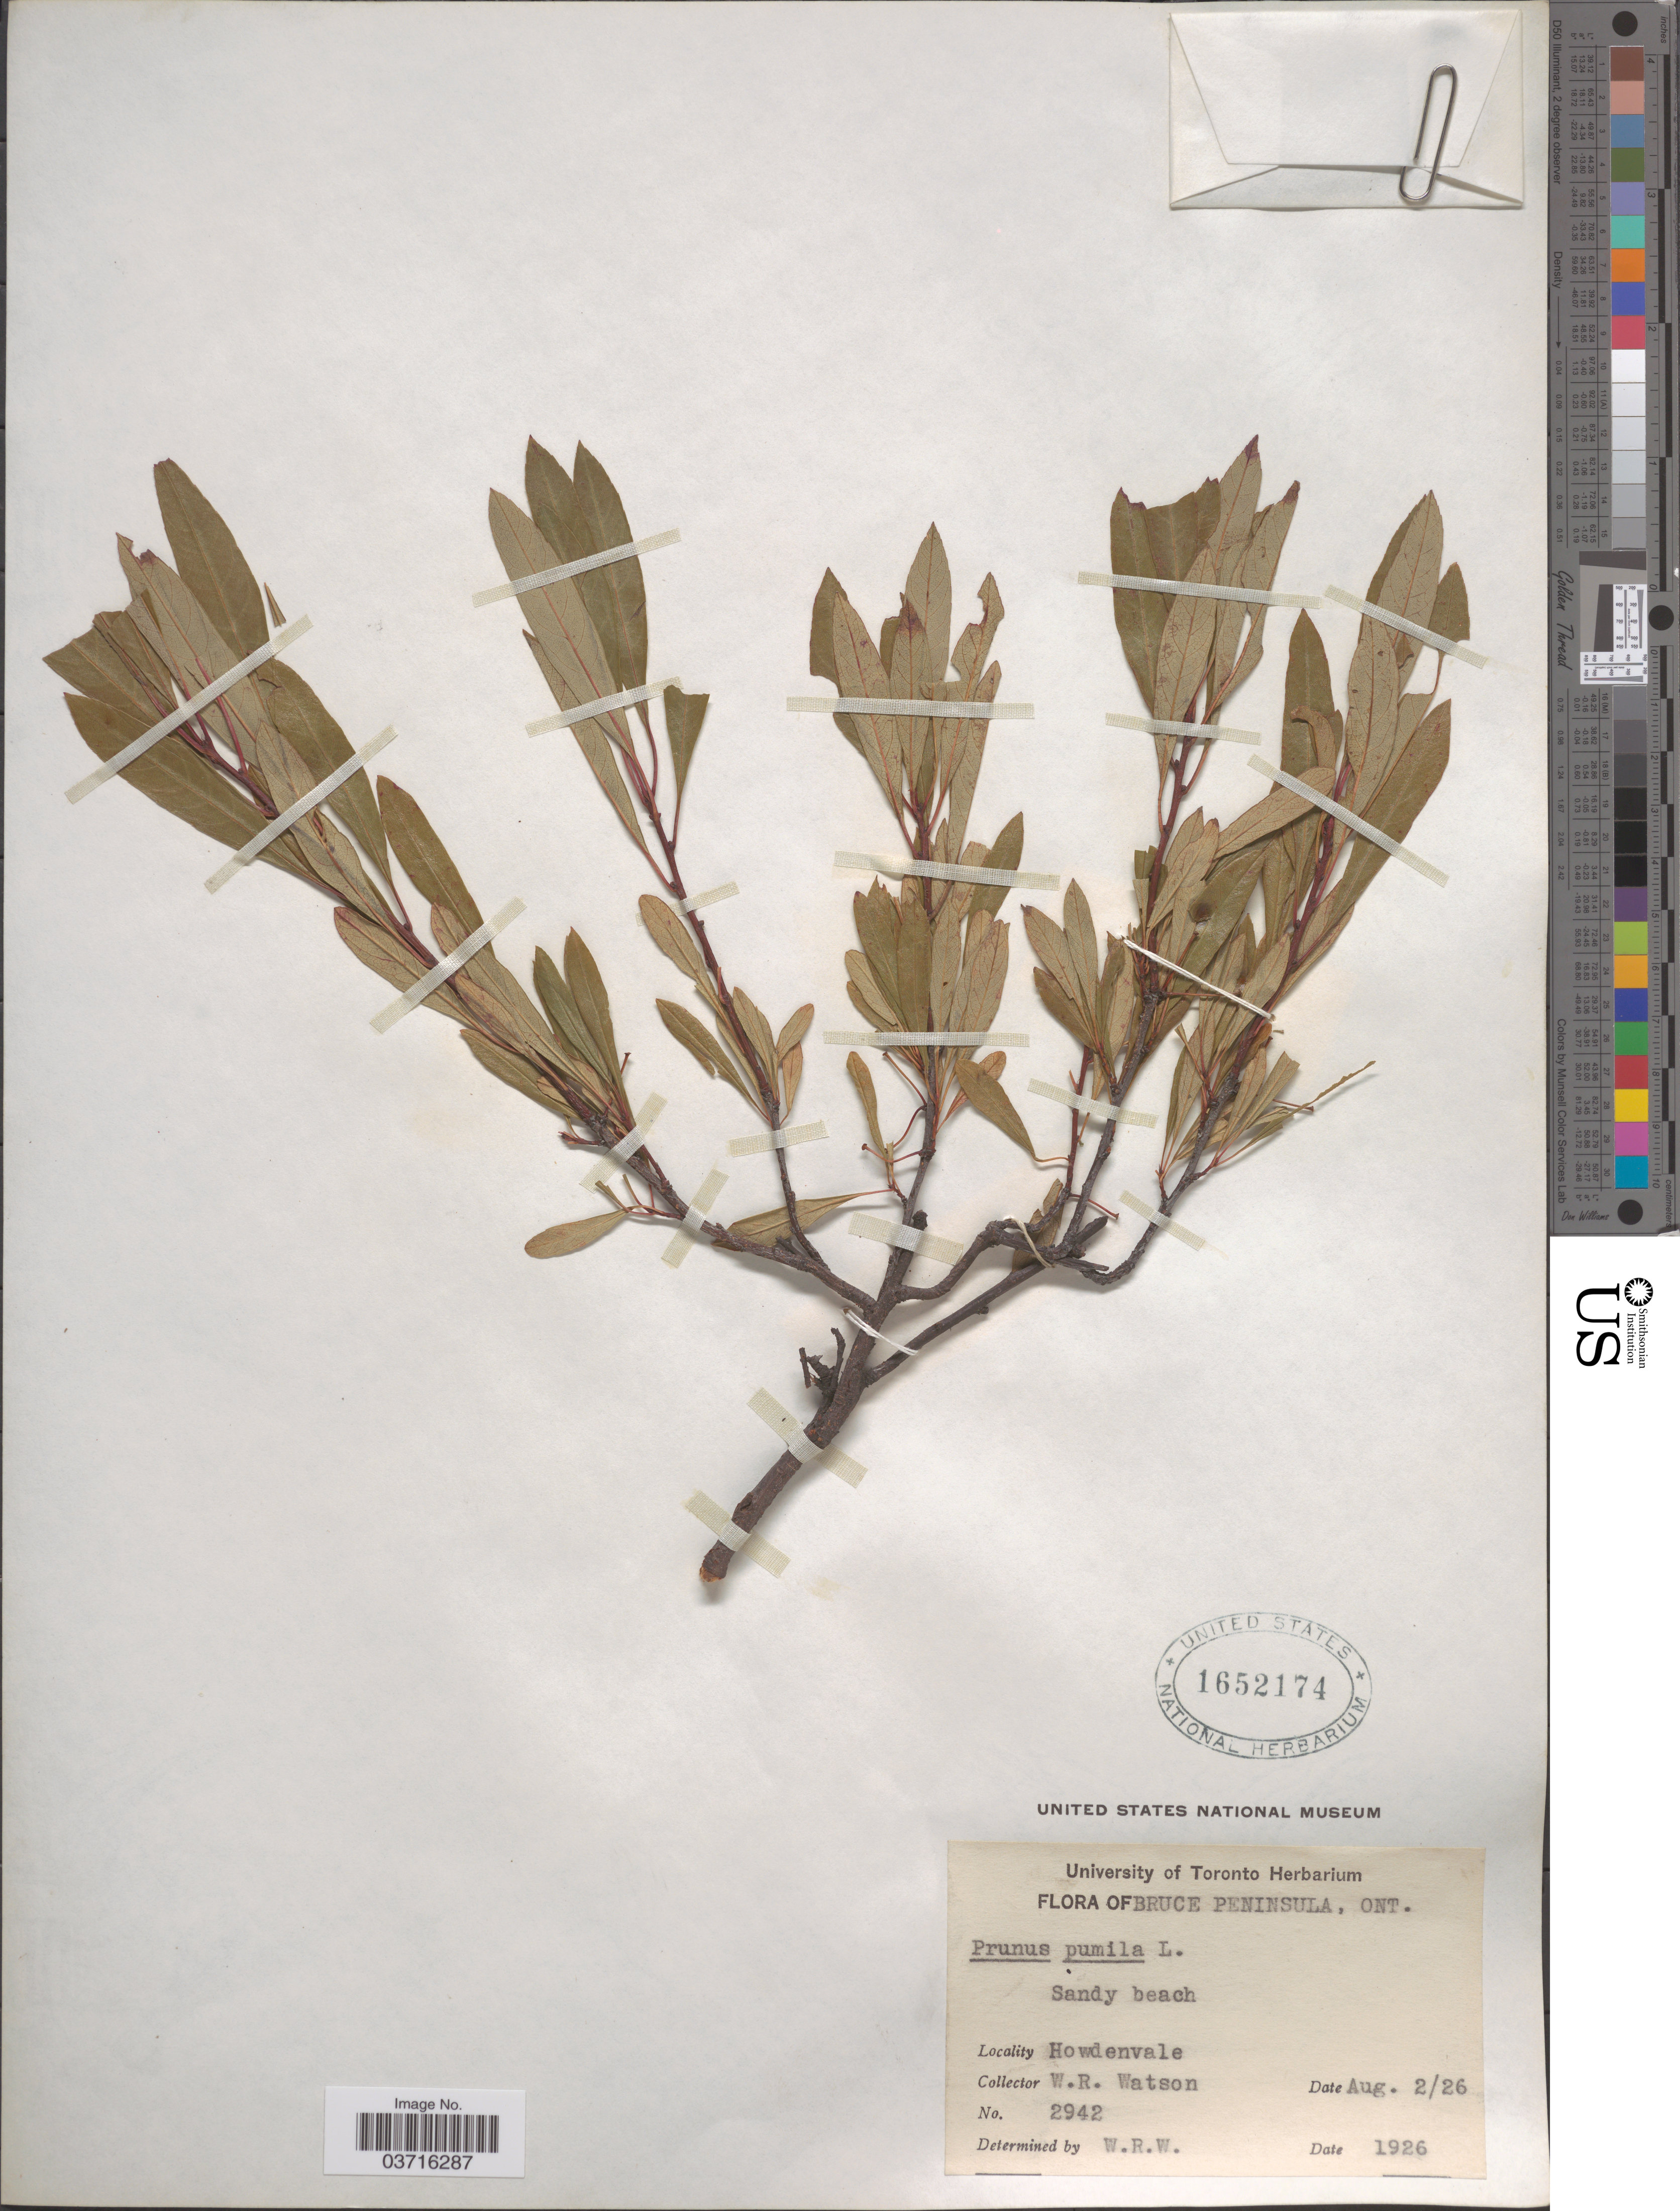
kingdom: Plantae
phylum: Tracheophyta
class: Magnoliopsida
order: Rosales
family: Rosaceae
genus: Prunus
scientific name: Prunus pumila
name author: L.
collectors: W. R. Watson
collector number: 2942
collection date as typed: Transcribed d/m/y: 2/8/26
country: Canada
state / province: Ontario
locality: Bruce Peninsula. Howdenvale.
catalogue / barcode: US 1652174